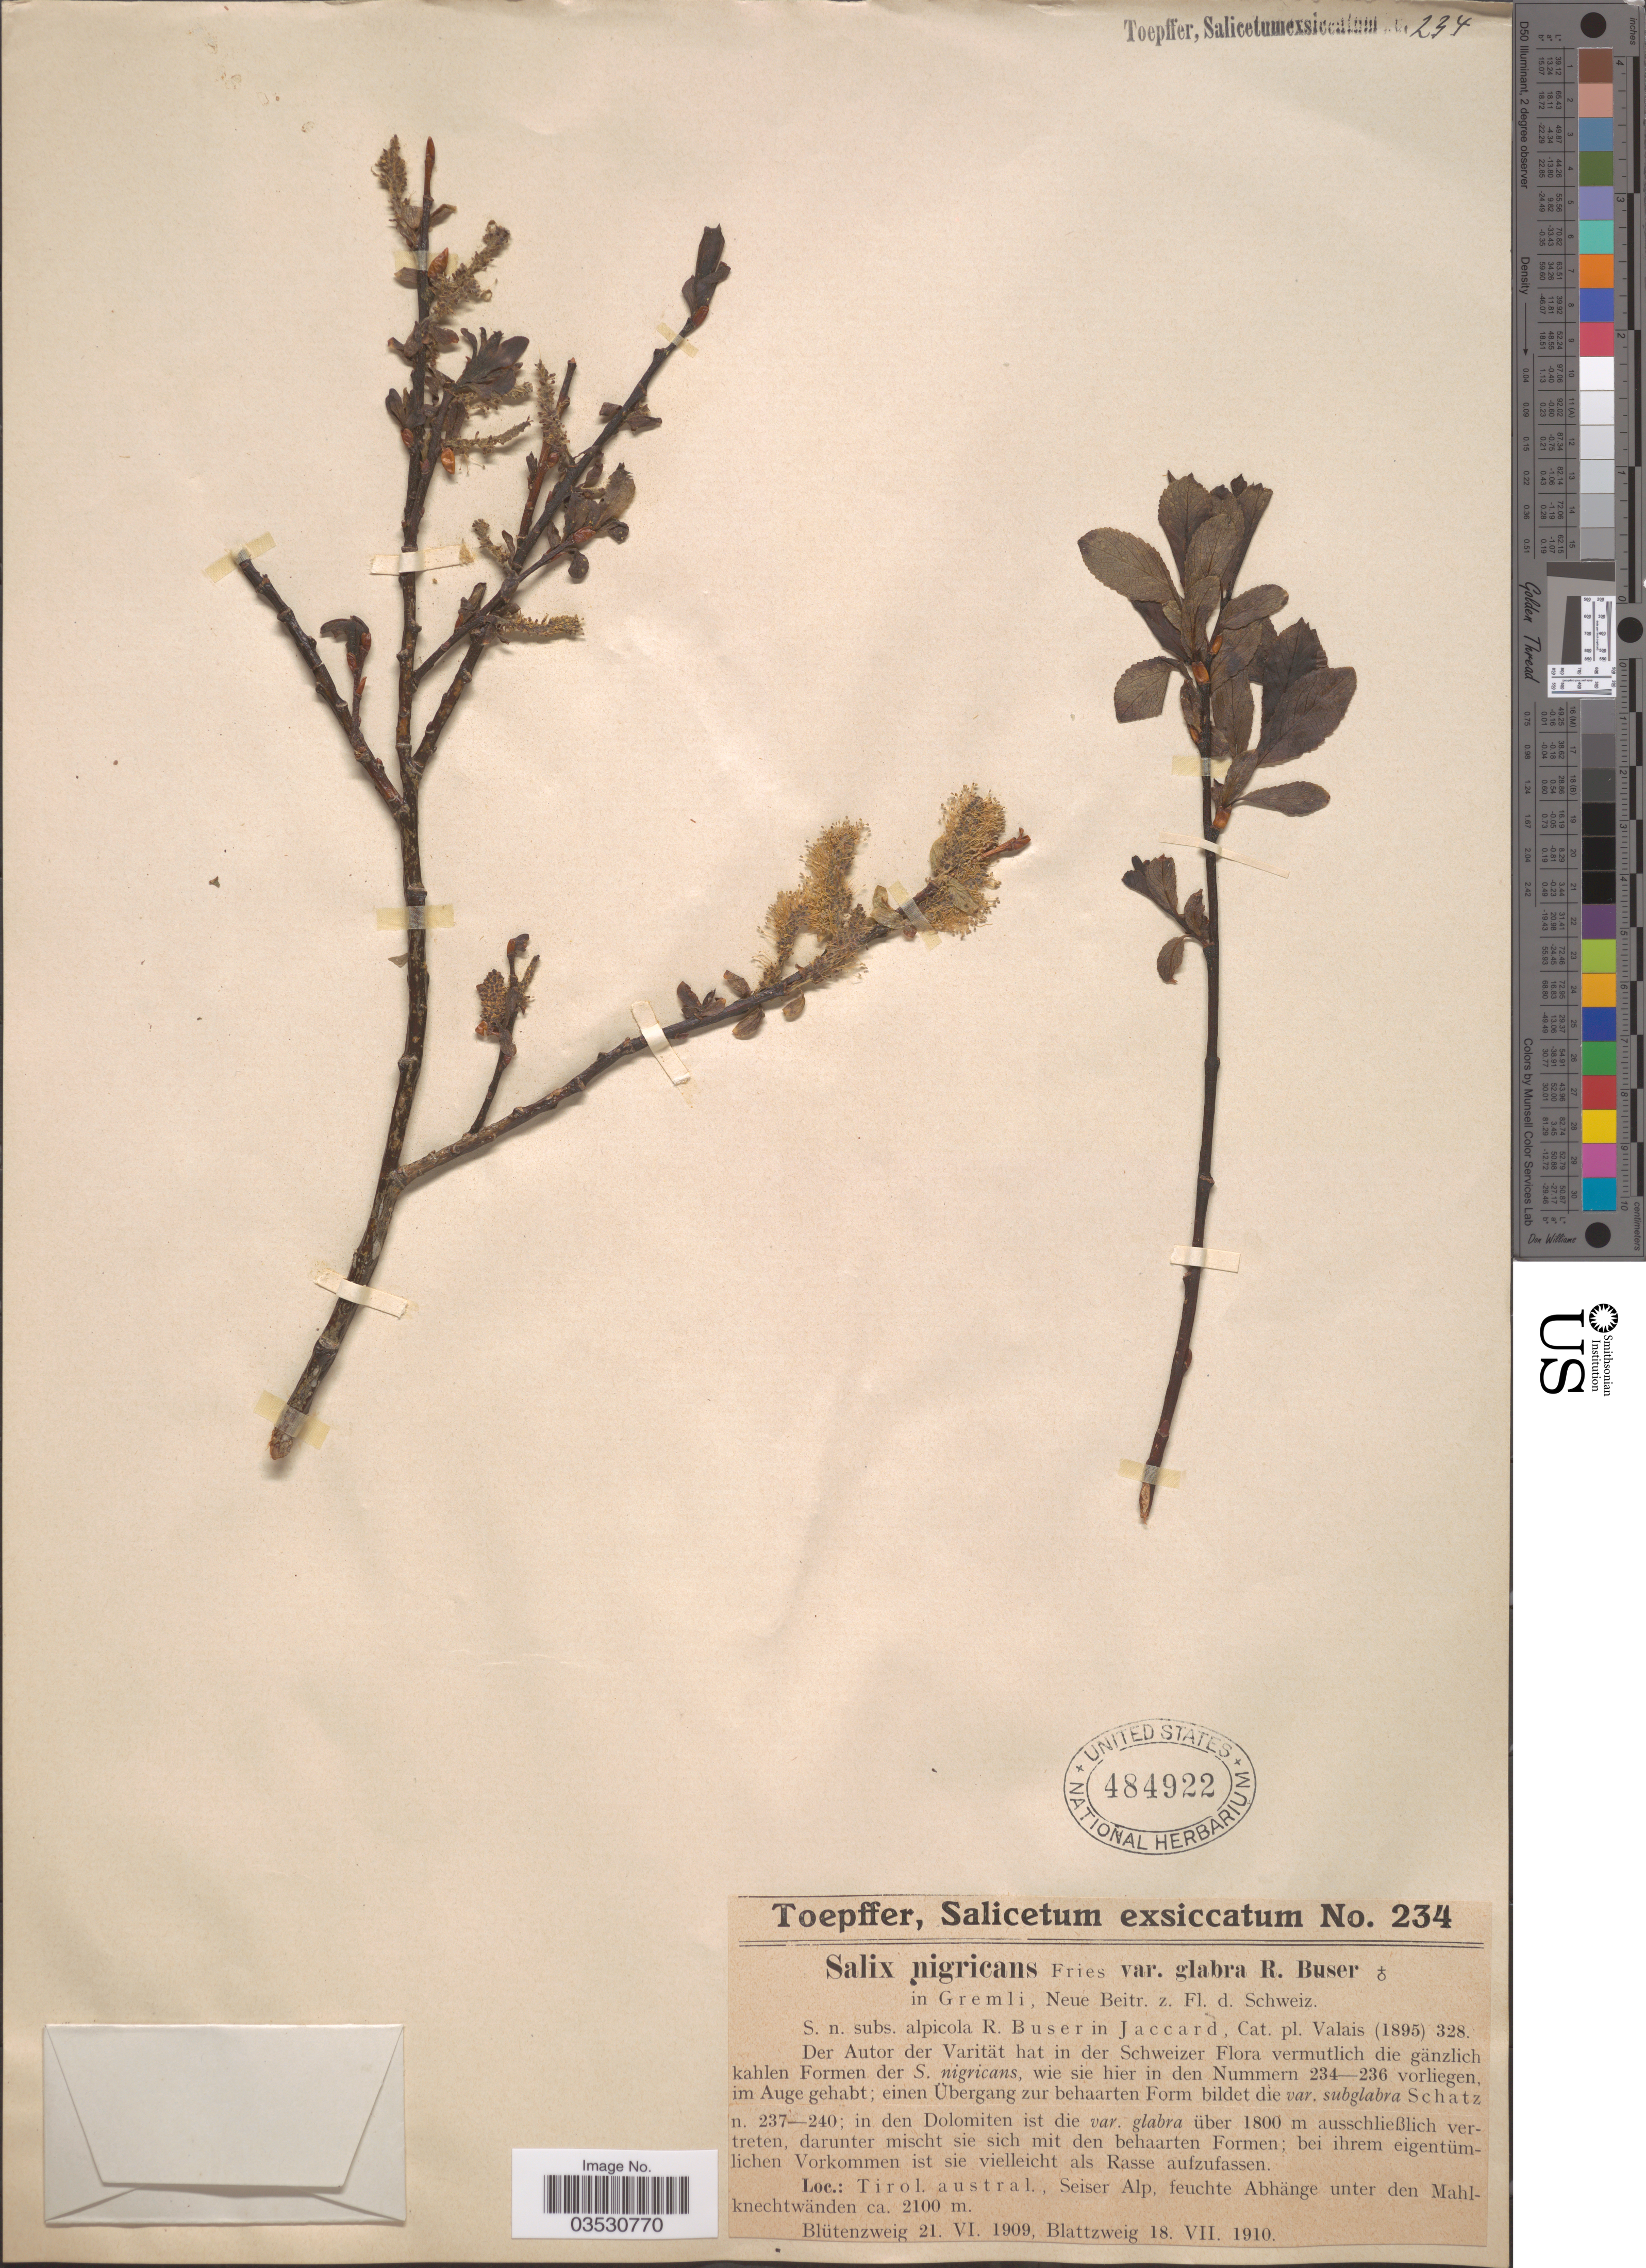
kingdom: Plantae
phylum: Tracheophyta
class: Magnoliopsida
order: Malpighiales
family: Salicaceae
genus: Salix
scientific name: Salix nigricans var. glabra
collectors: A. Toepffer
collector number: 234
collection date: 1909-06-21/1910-07-18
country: Austria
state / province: Styria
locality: Seiser Alp, feuchte Abhänge unter den Mahlknechtwänden.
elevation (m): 2100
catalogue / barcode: US 484922